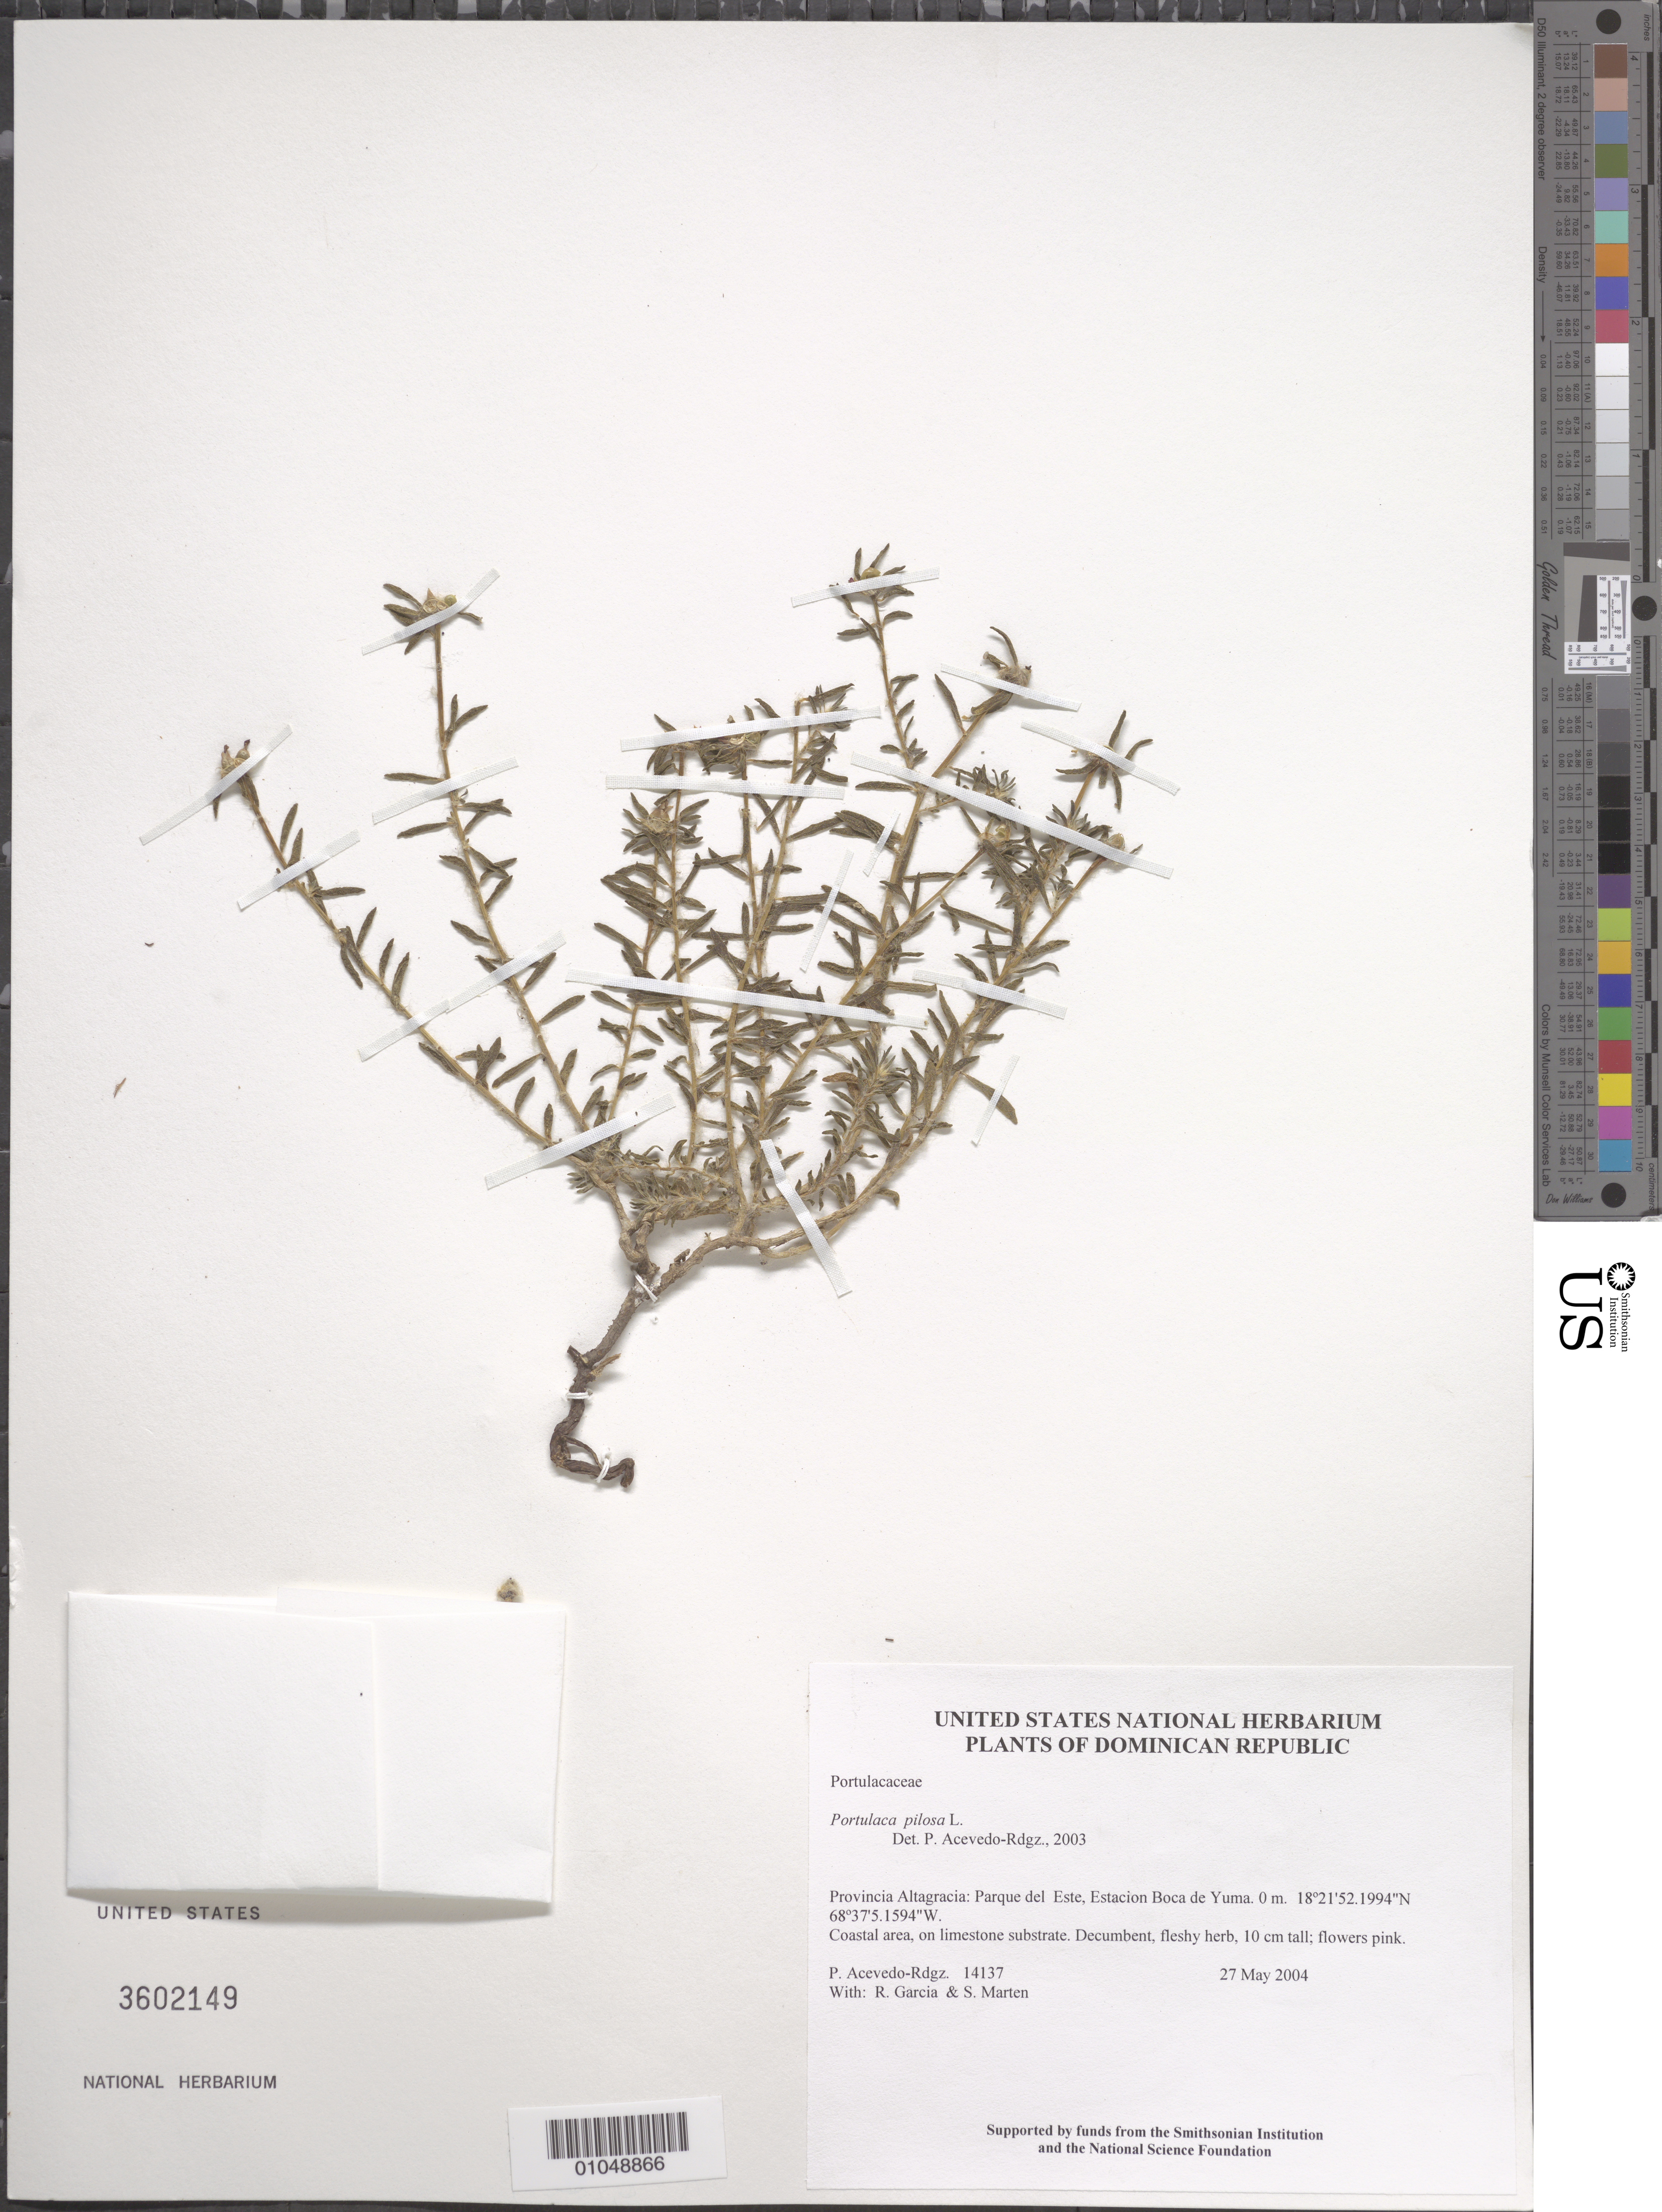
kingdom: Plantae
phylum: Tracheophyta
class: Magnoliopsida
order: Caryophyllales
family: Portulacaceae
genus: Portulaca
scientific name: Portulaca pilosa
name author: L.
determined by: Acevedo-Rodríguez, P., (BOT), Smithsonian Institution - National Museum of Natural History (UNITED STATES)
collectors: P. Acevedo-Rodr., R. G. García & S. Marten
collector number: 14137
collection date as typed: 27 May 2004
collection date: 2004-05-27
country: Dominican Republic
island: Hispaniola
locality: Provincia Altagracia: Parque del Este, Estacion Boca de Yuma.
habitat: Coastal area, on limestone substrate.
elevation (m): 0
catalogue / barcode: US 3602149